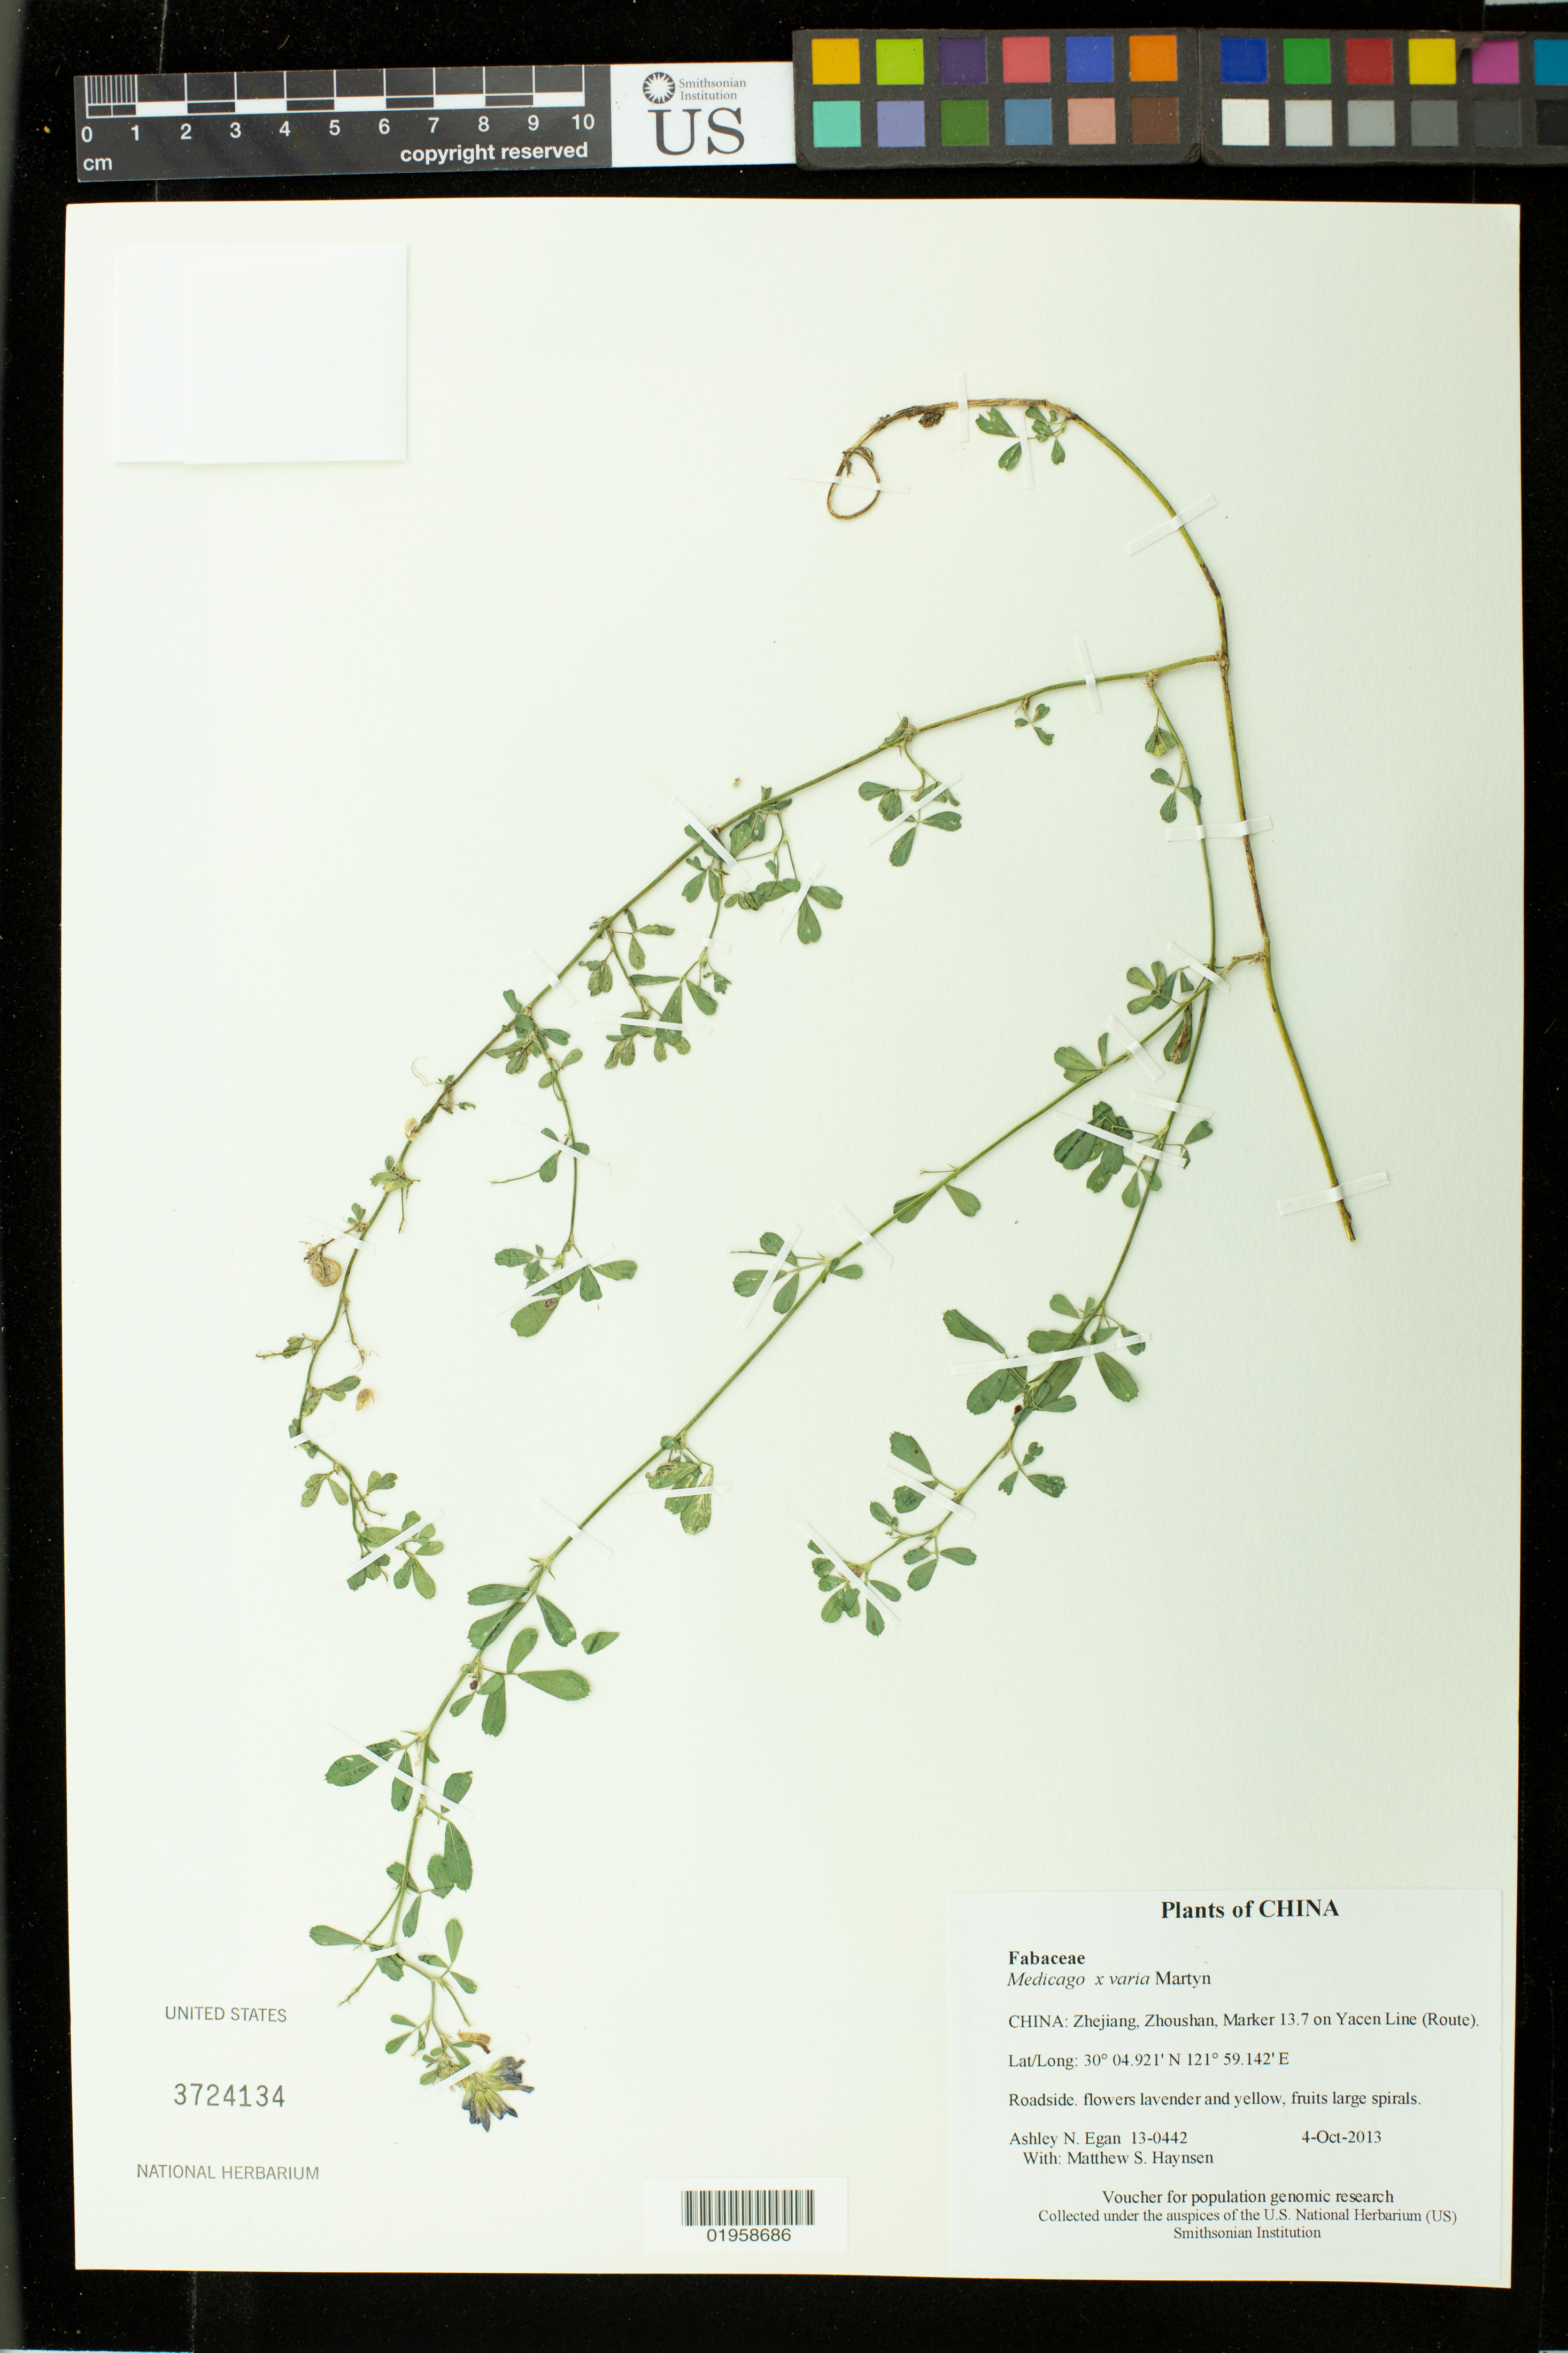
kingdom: Plantae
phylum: Tracheophyta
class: Magnoliopsida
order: Fabales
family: Fabaceae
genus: Medicago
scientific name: Medicago x varia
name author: Martyn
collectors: A. N. Egan & M. Hansen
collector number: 13-0442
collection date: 2013-10-04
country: China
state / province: Zhejiang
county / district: Zhoushan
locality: Marker 13.7 on Yacen Line (Route)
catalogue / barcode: US 3724134